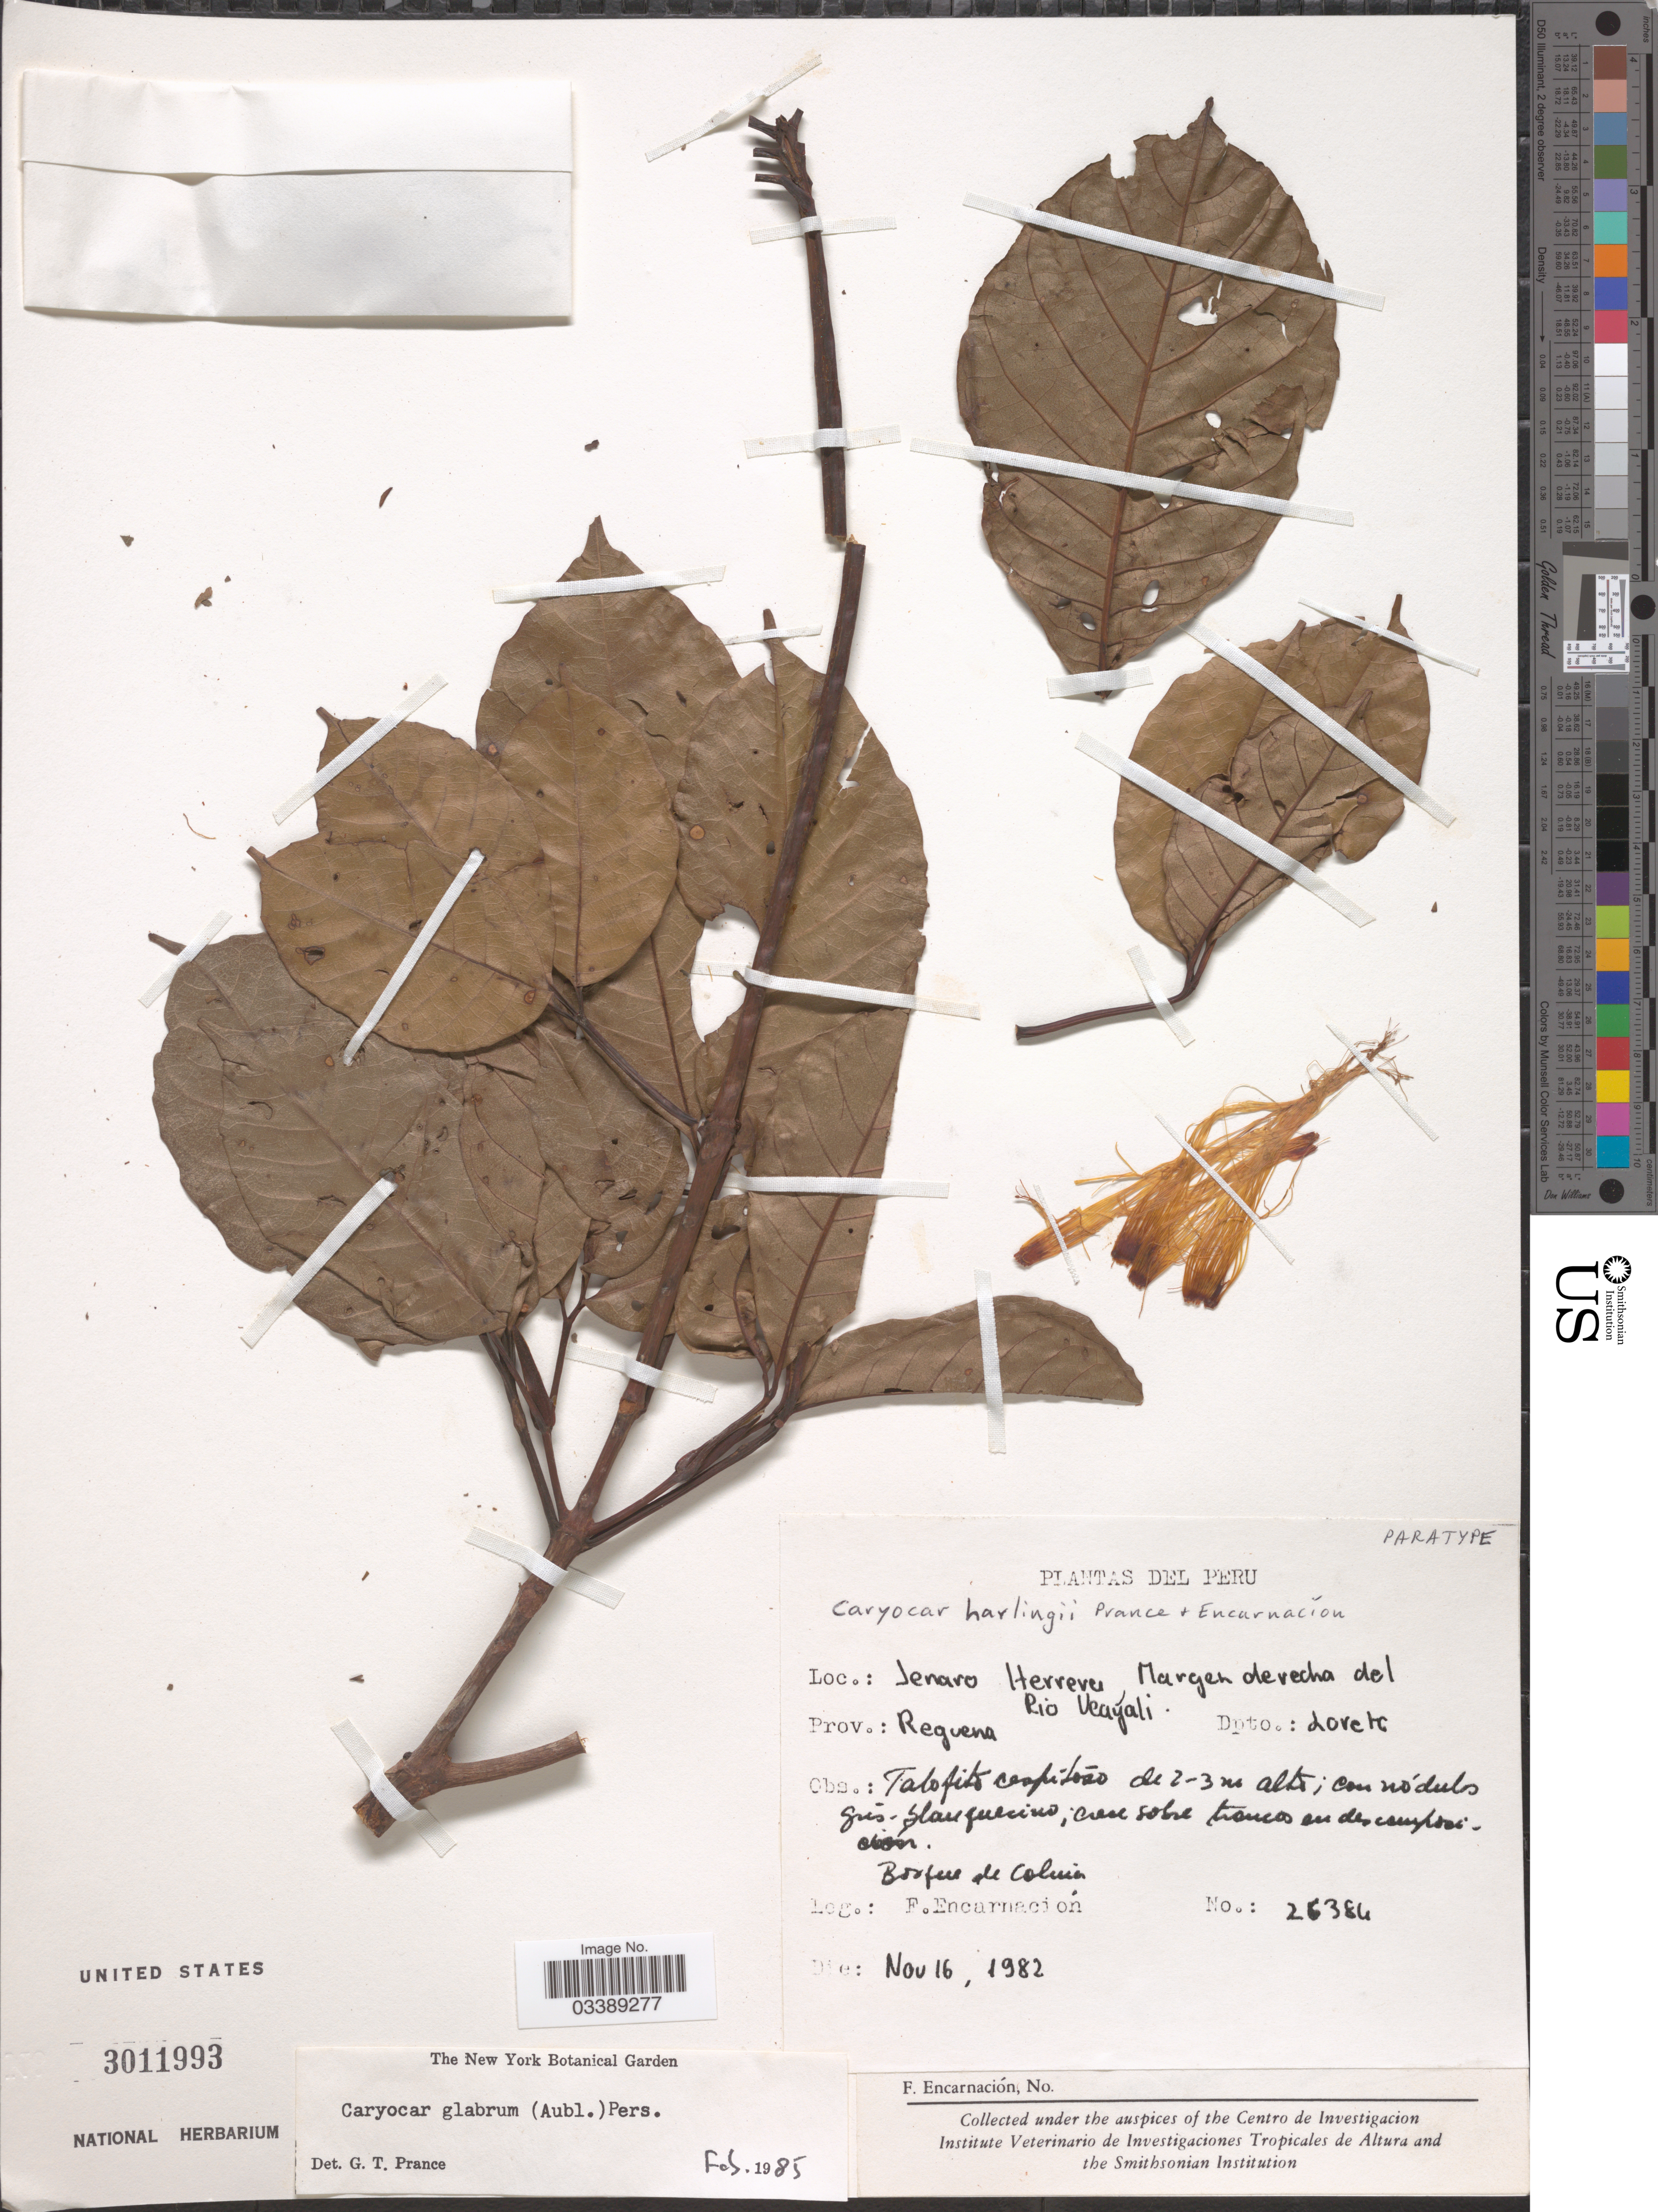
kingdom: Plantae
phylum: Tracheophyta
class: Magnoliopsida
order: Malpighiales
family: Caryocaraceae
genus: Caryocar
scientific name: Caryocar harlingii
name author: Prance & Encarn.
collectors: F. Encarnación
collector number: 26384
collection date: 1982-11-16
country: Peru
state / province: Loreto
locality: Jenaro Herrera. Margen derecha del Rio Ucáyali. Prov.: Requena. Dpto.: Loreto.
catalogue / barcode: US 3011993